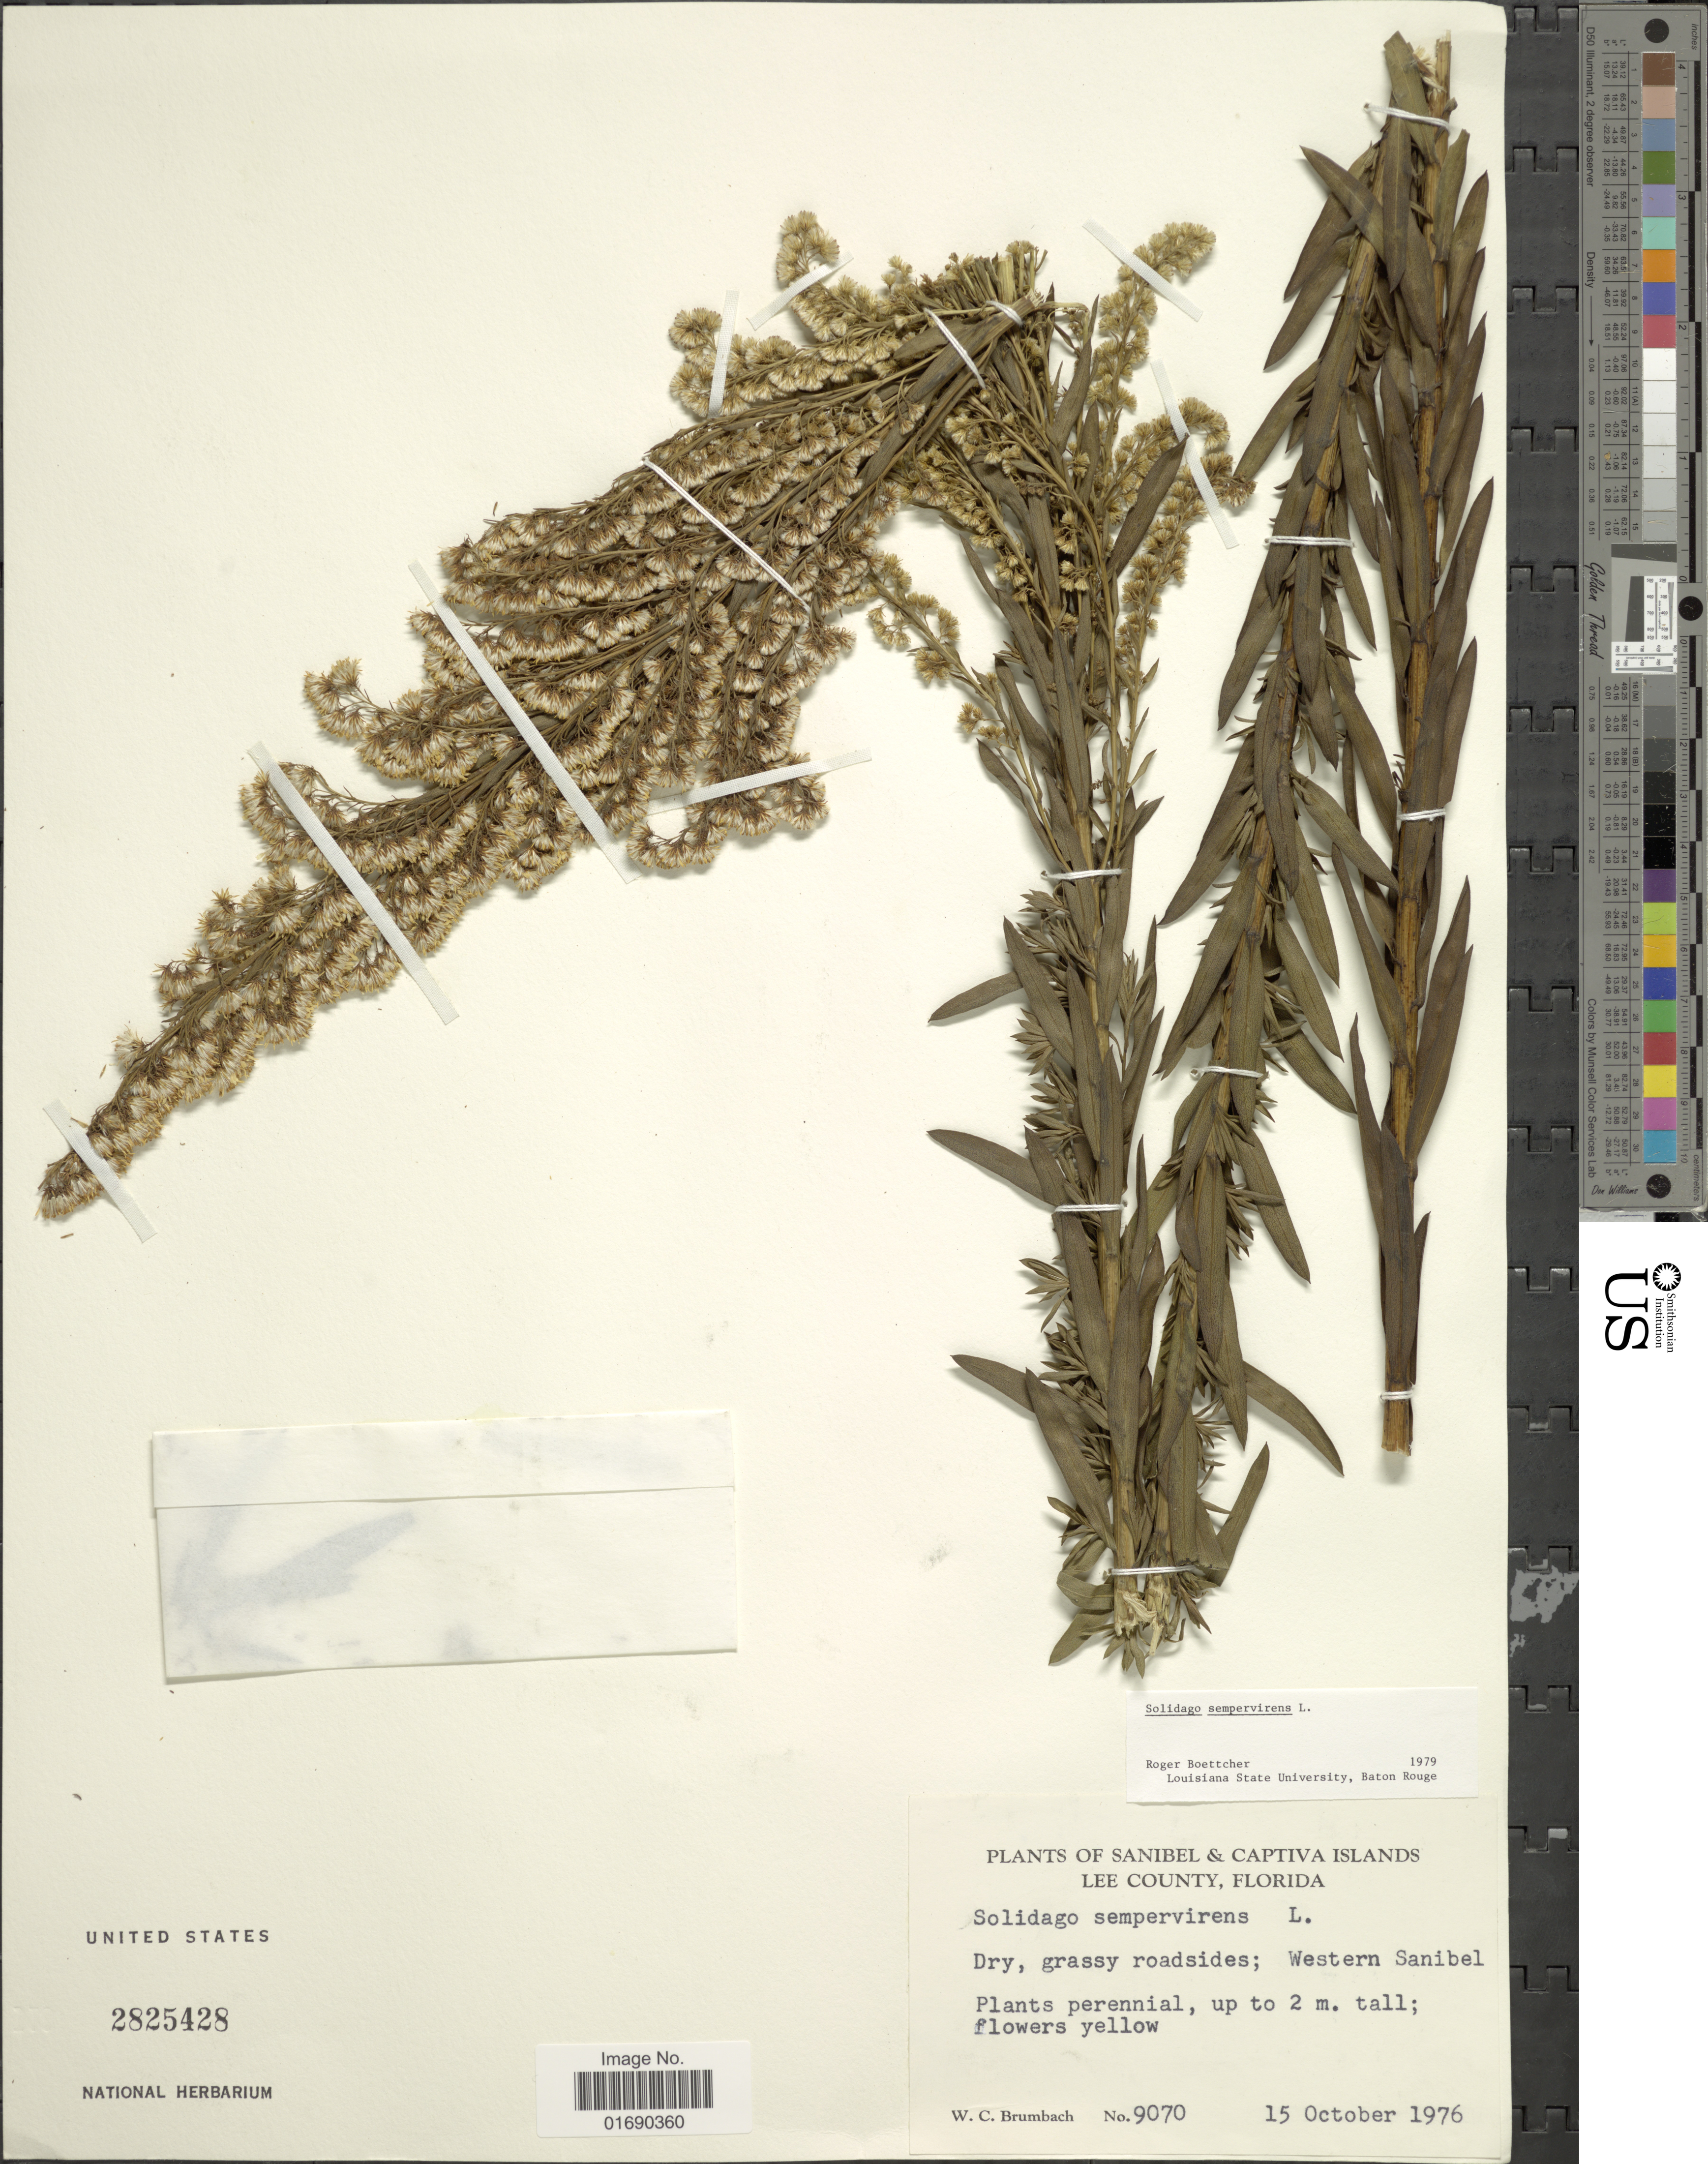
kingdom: Plantae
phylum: Tracheophyta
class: Magnoliopsida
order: Asterales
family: Asteraceae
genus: Solidago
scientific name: Solidago sempervirens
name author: L.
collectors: W. C. Brumbach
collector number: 9070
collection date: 1976-10-15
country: United States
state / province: Florida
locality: Sanibel & Captiva Islands, Lee County. Dry, grassy roadsides; Western Sanibel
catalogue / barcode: US 2825428